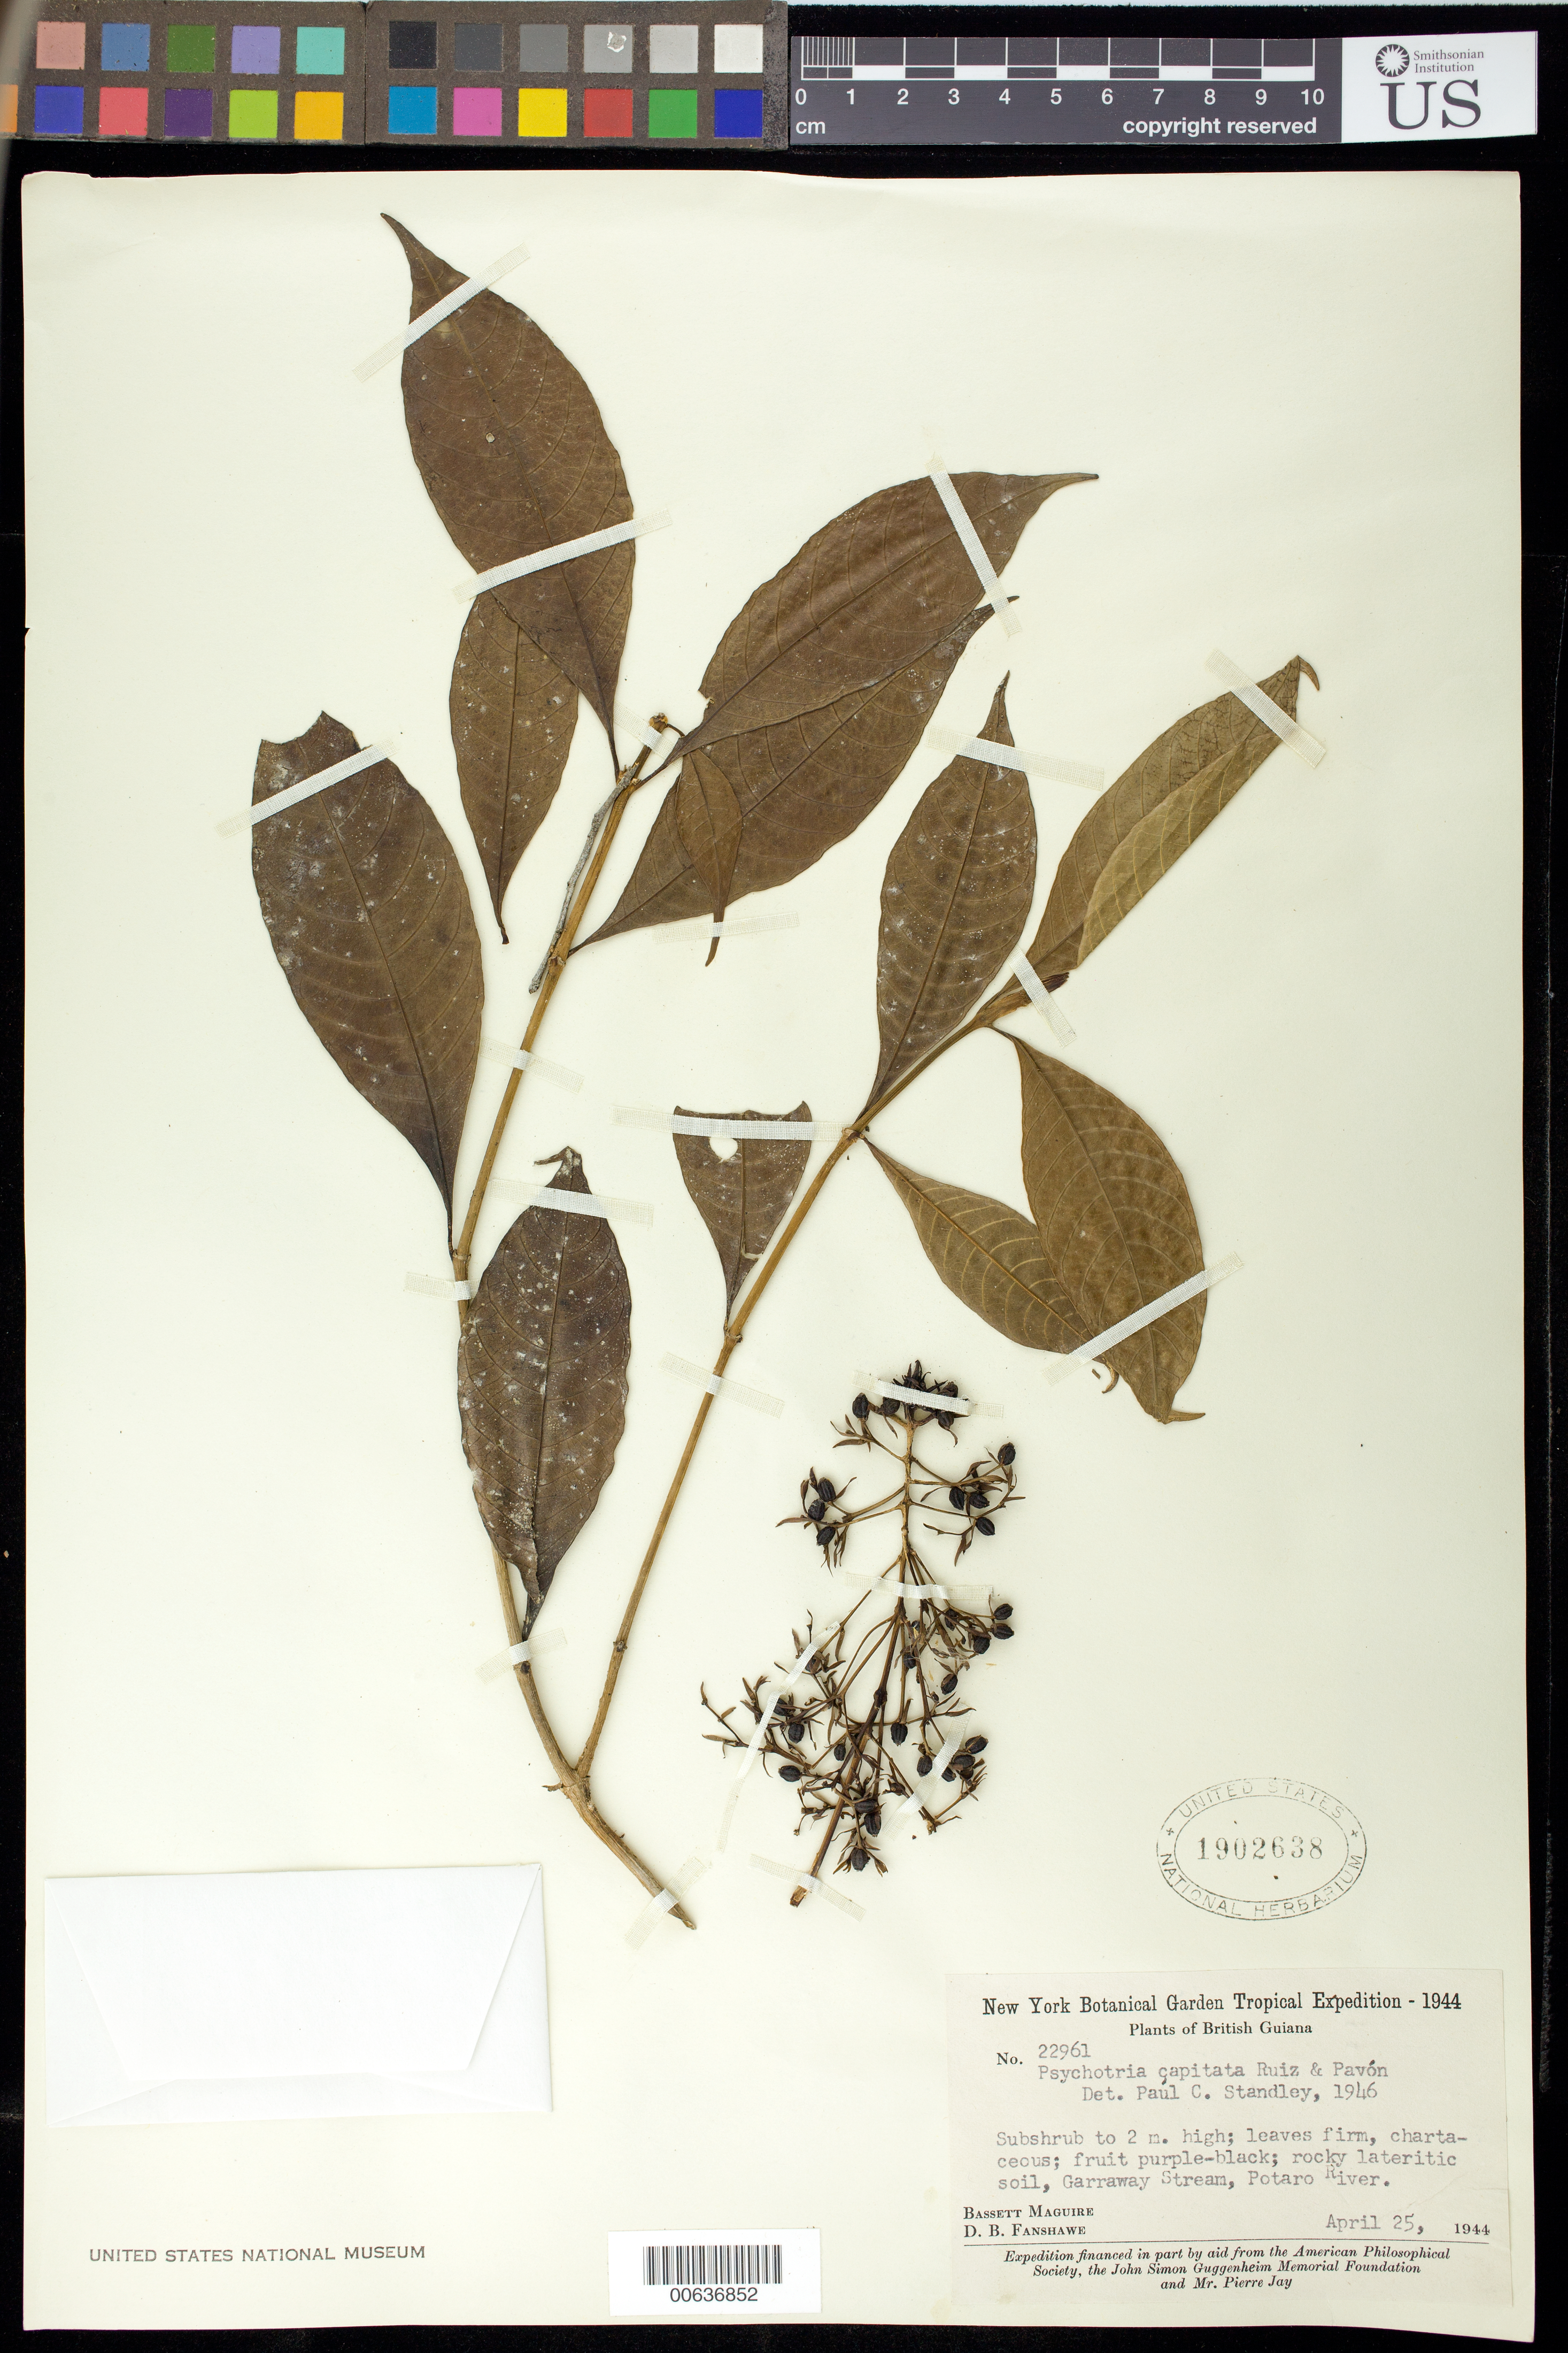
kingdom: Plantae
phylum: Tracheophyta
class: Magnoliopsida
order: Gentianales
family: Rubiaceae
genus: Palicourea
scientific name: Palicourea violacea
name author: (Aubl.) A. Rich.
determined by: Kirkbride, J. H., Jr.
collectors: B. Maguire & D. B. Fanshawe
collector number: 22961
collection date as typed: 25-Apr-44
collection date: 1944-04-25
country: Guyana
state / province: Potaro-Siparuni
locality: Garraway Stream, Potaro River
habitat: Rocky lateritic soil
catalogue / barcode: US 1902638